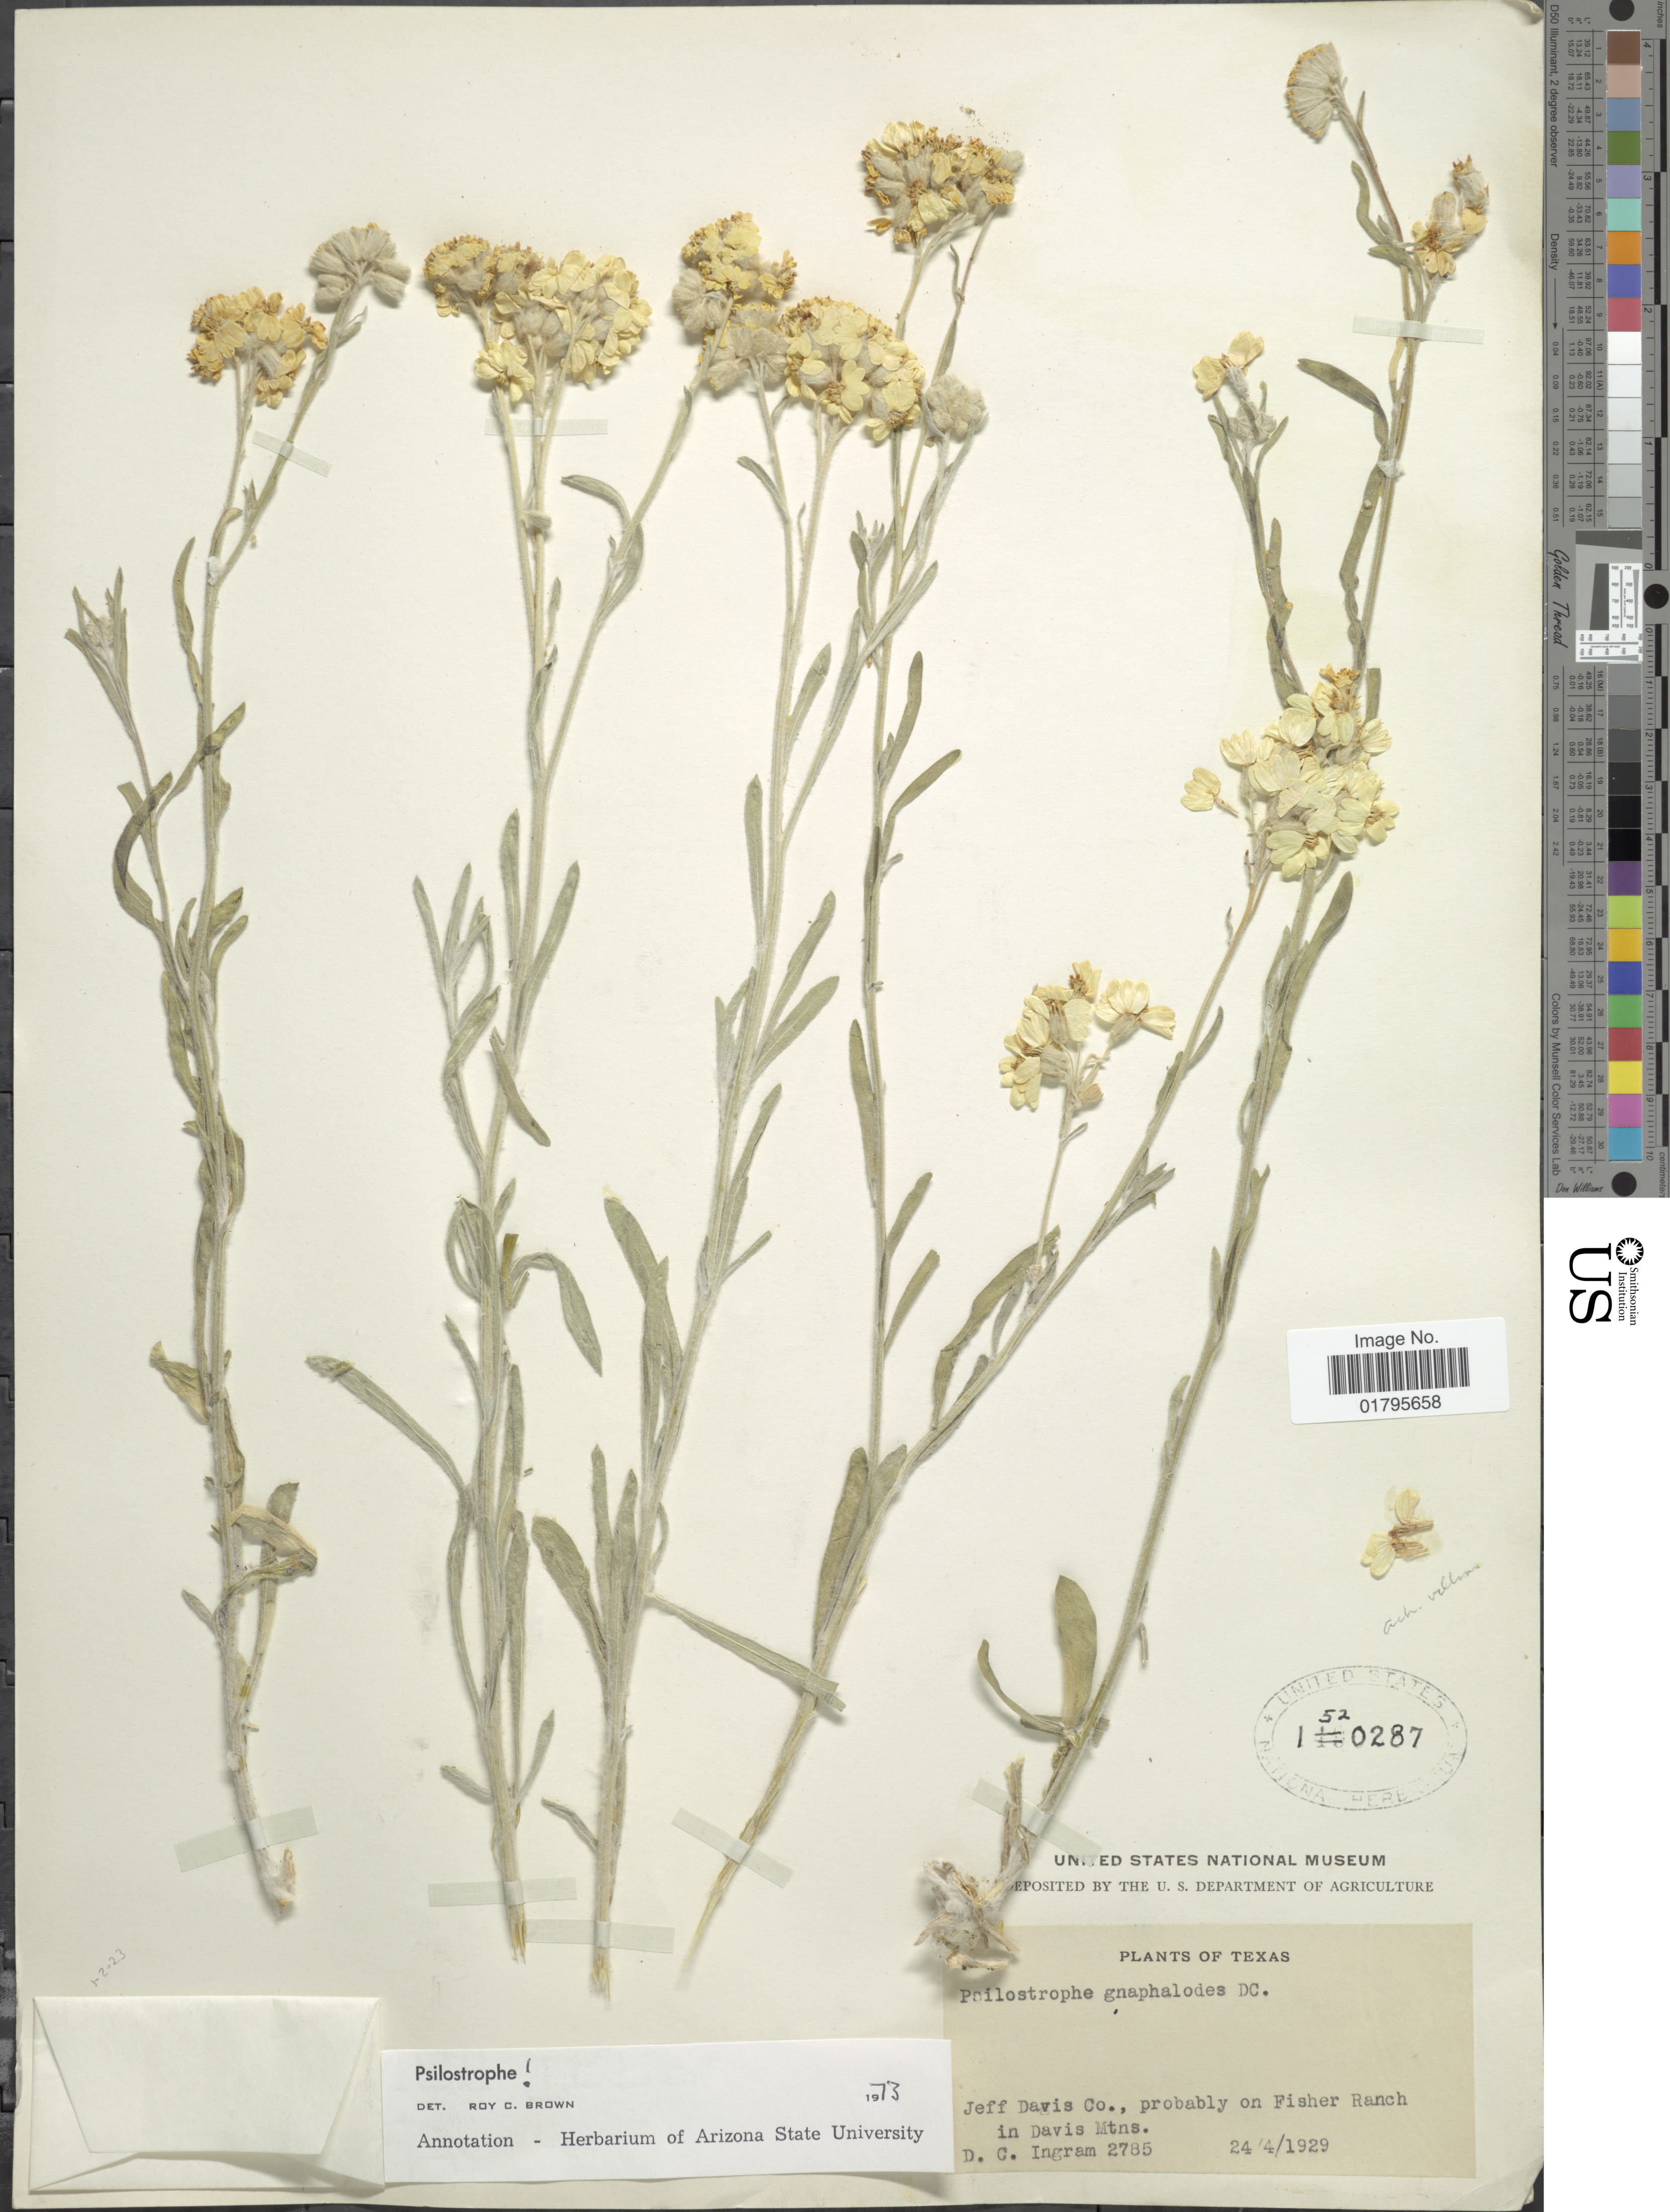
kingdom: Plantae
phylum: Tracheophyta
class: Magnoliopsida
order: Asterales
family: Asteraceae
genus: Psilostrophe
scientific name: Psilostrophe gnaphaloides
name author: DC.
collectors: D. C. Ingram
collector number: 2785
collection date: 1929-04-24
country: United States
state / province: Texas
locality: Jeff Davis Co., probably on Fisher Ranch in Davis Mtns.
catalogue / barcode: US 1520287